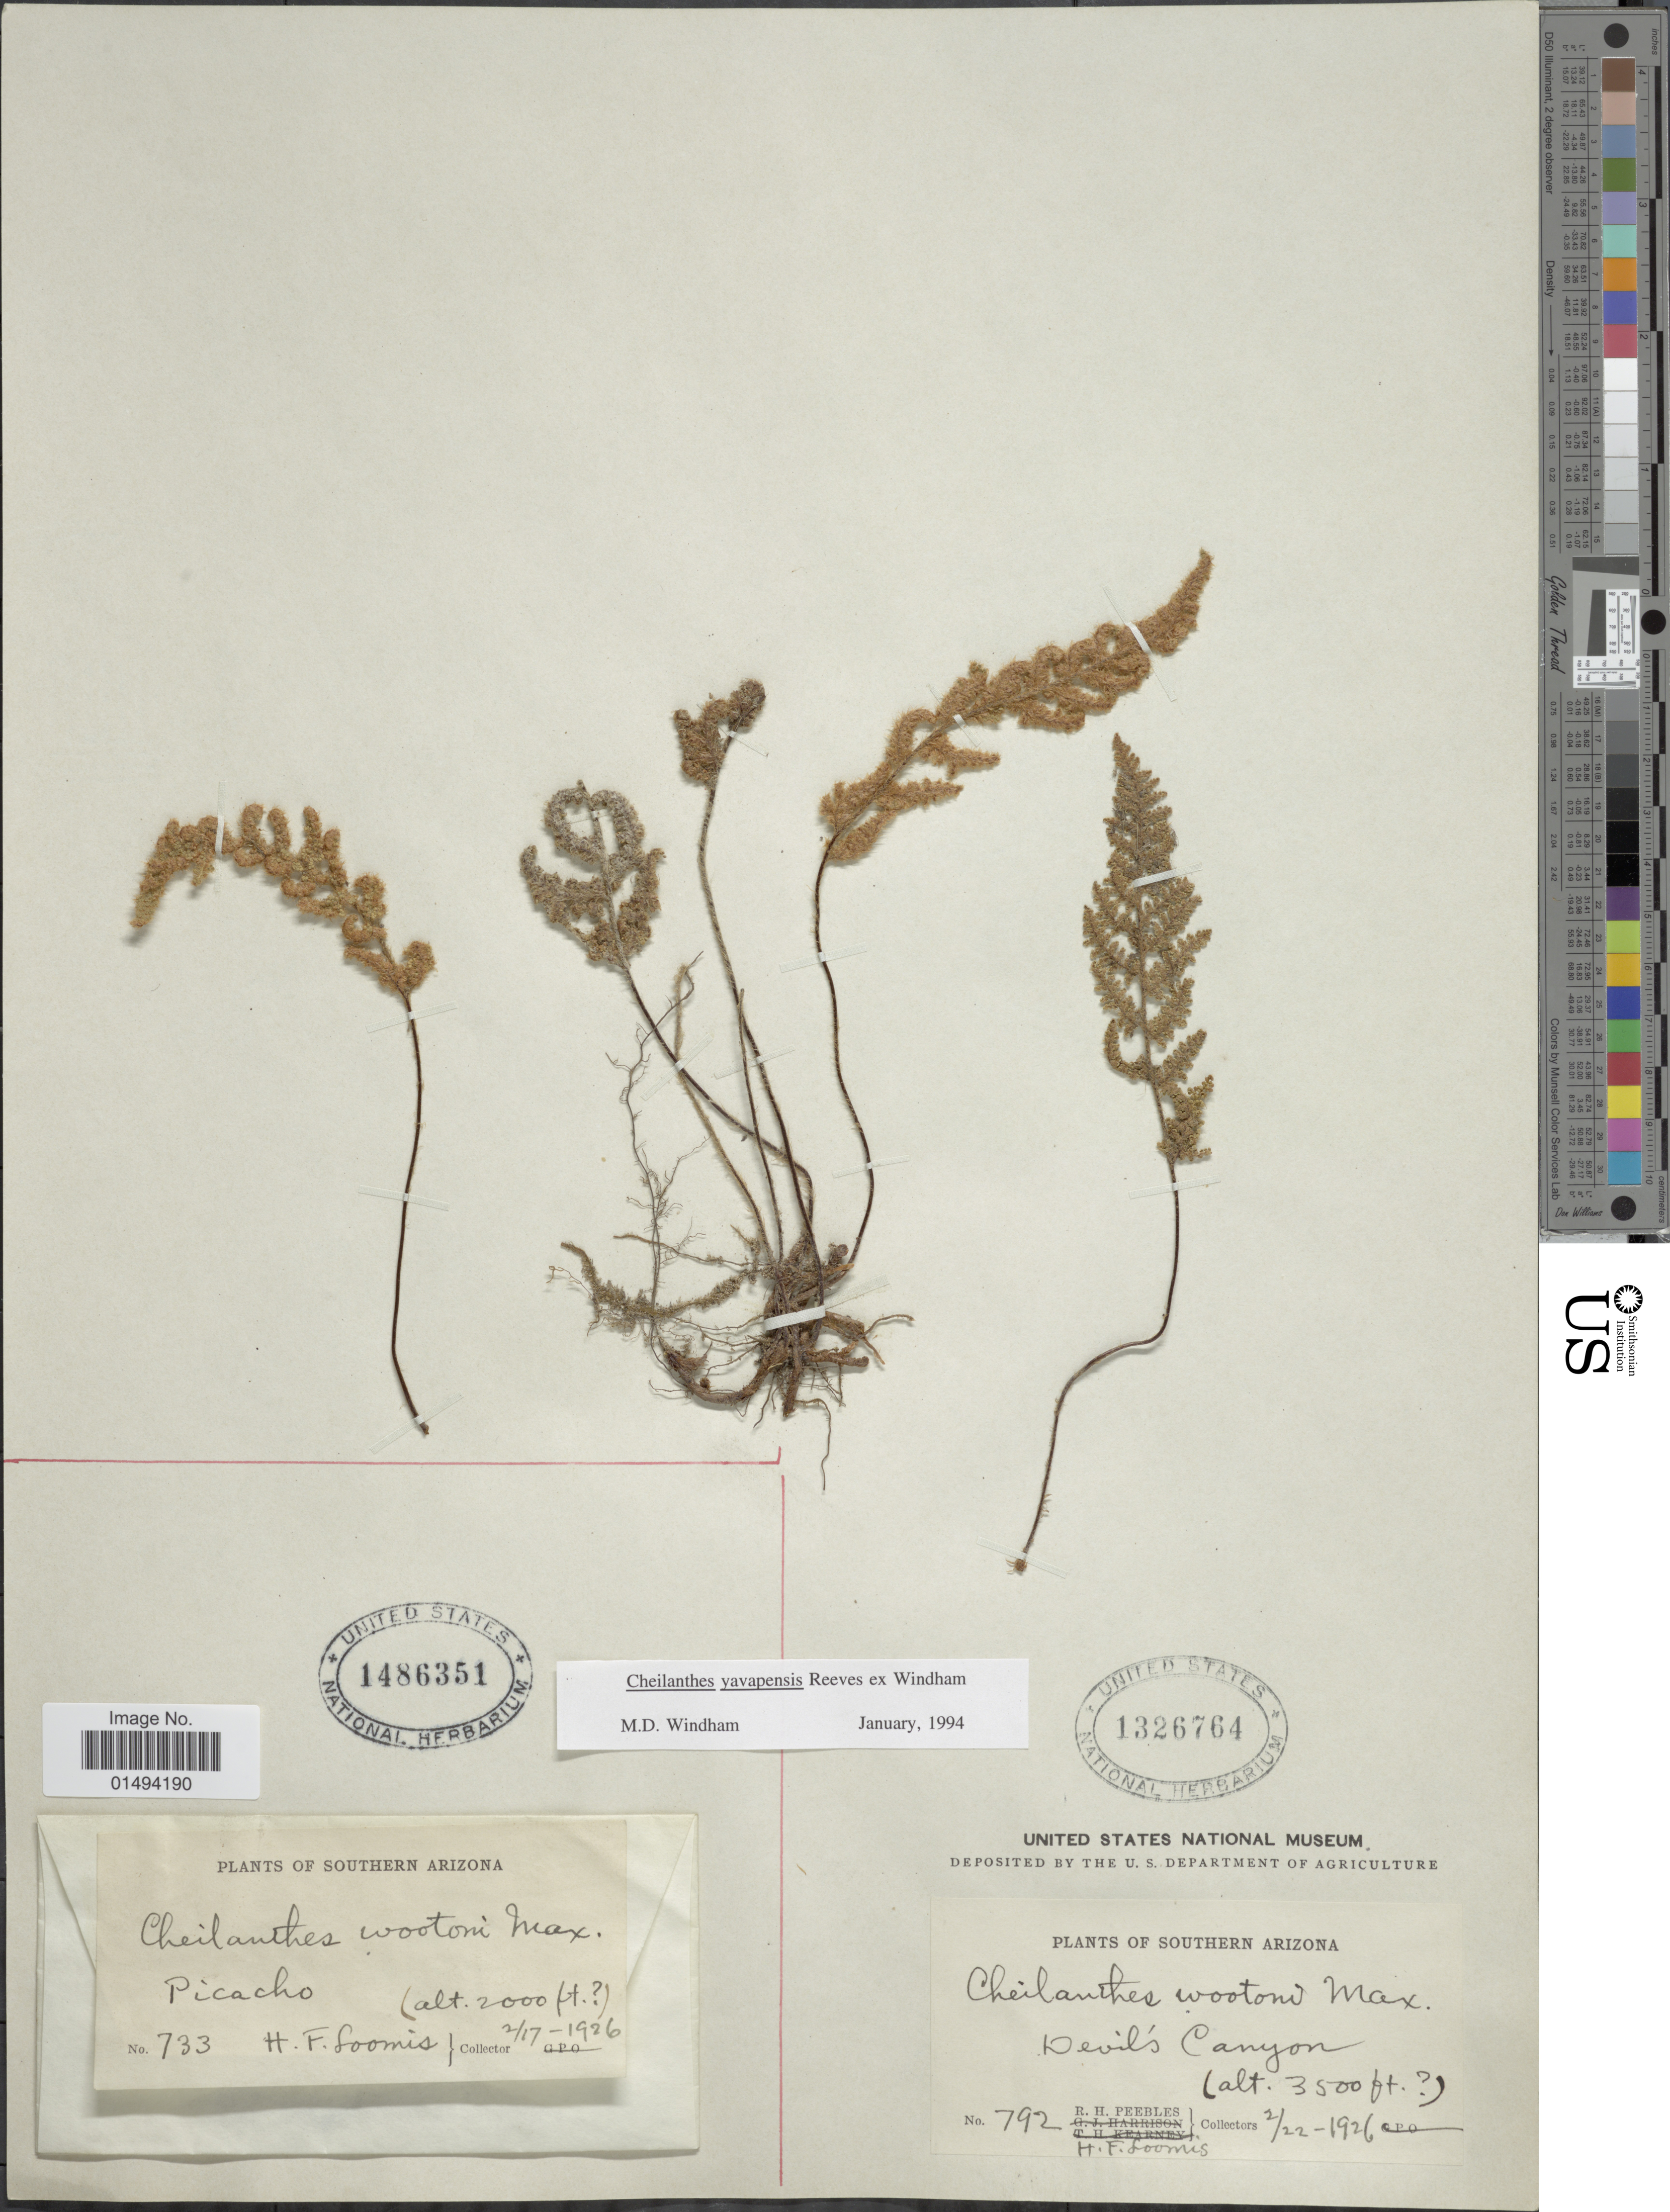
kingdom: Plantae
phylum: Tracheophyta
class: Polypodiopsida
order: Polypodiales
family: Pteridaceae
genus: Myriopteris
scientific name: Myriopteris yavapensis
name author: (T. Reeves ex Windham) Grusz & Windham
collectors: H. F. Loomis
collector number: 733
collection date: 1926-02-17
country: United States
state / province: Arizona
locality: Southern Arizona, Picacho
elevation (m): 610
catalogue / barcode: US 1486351